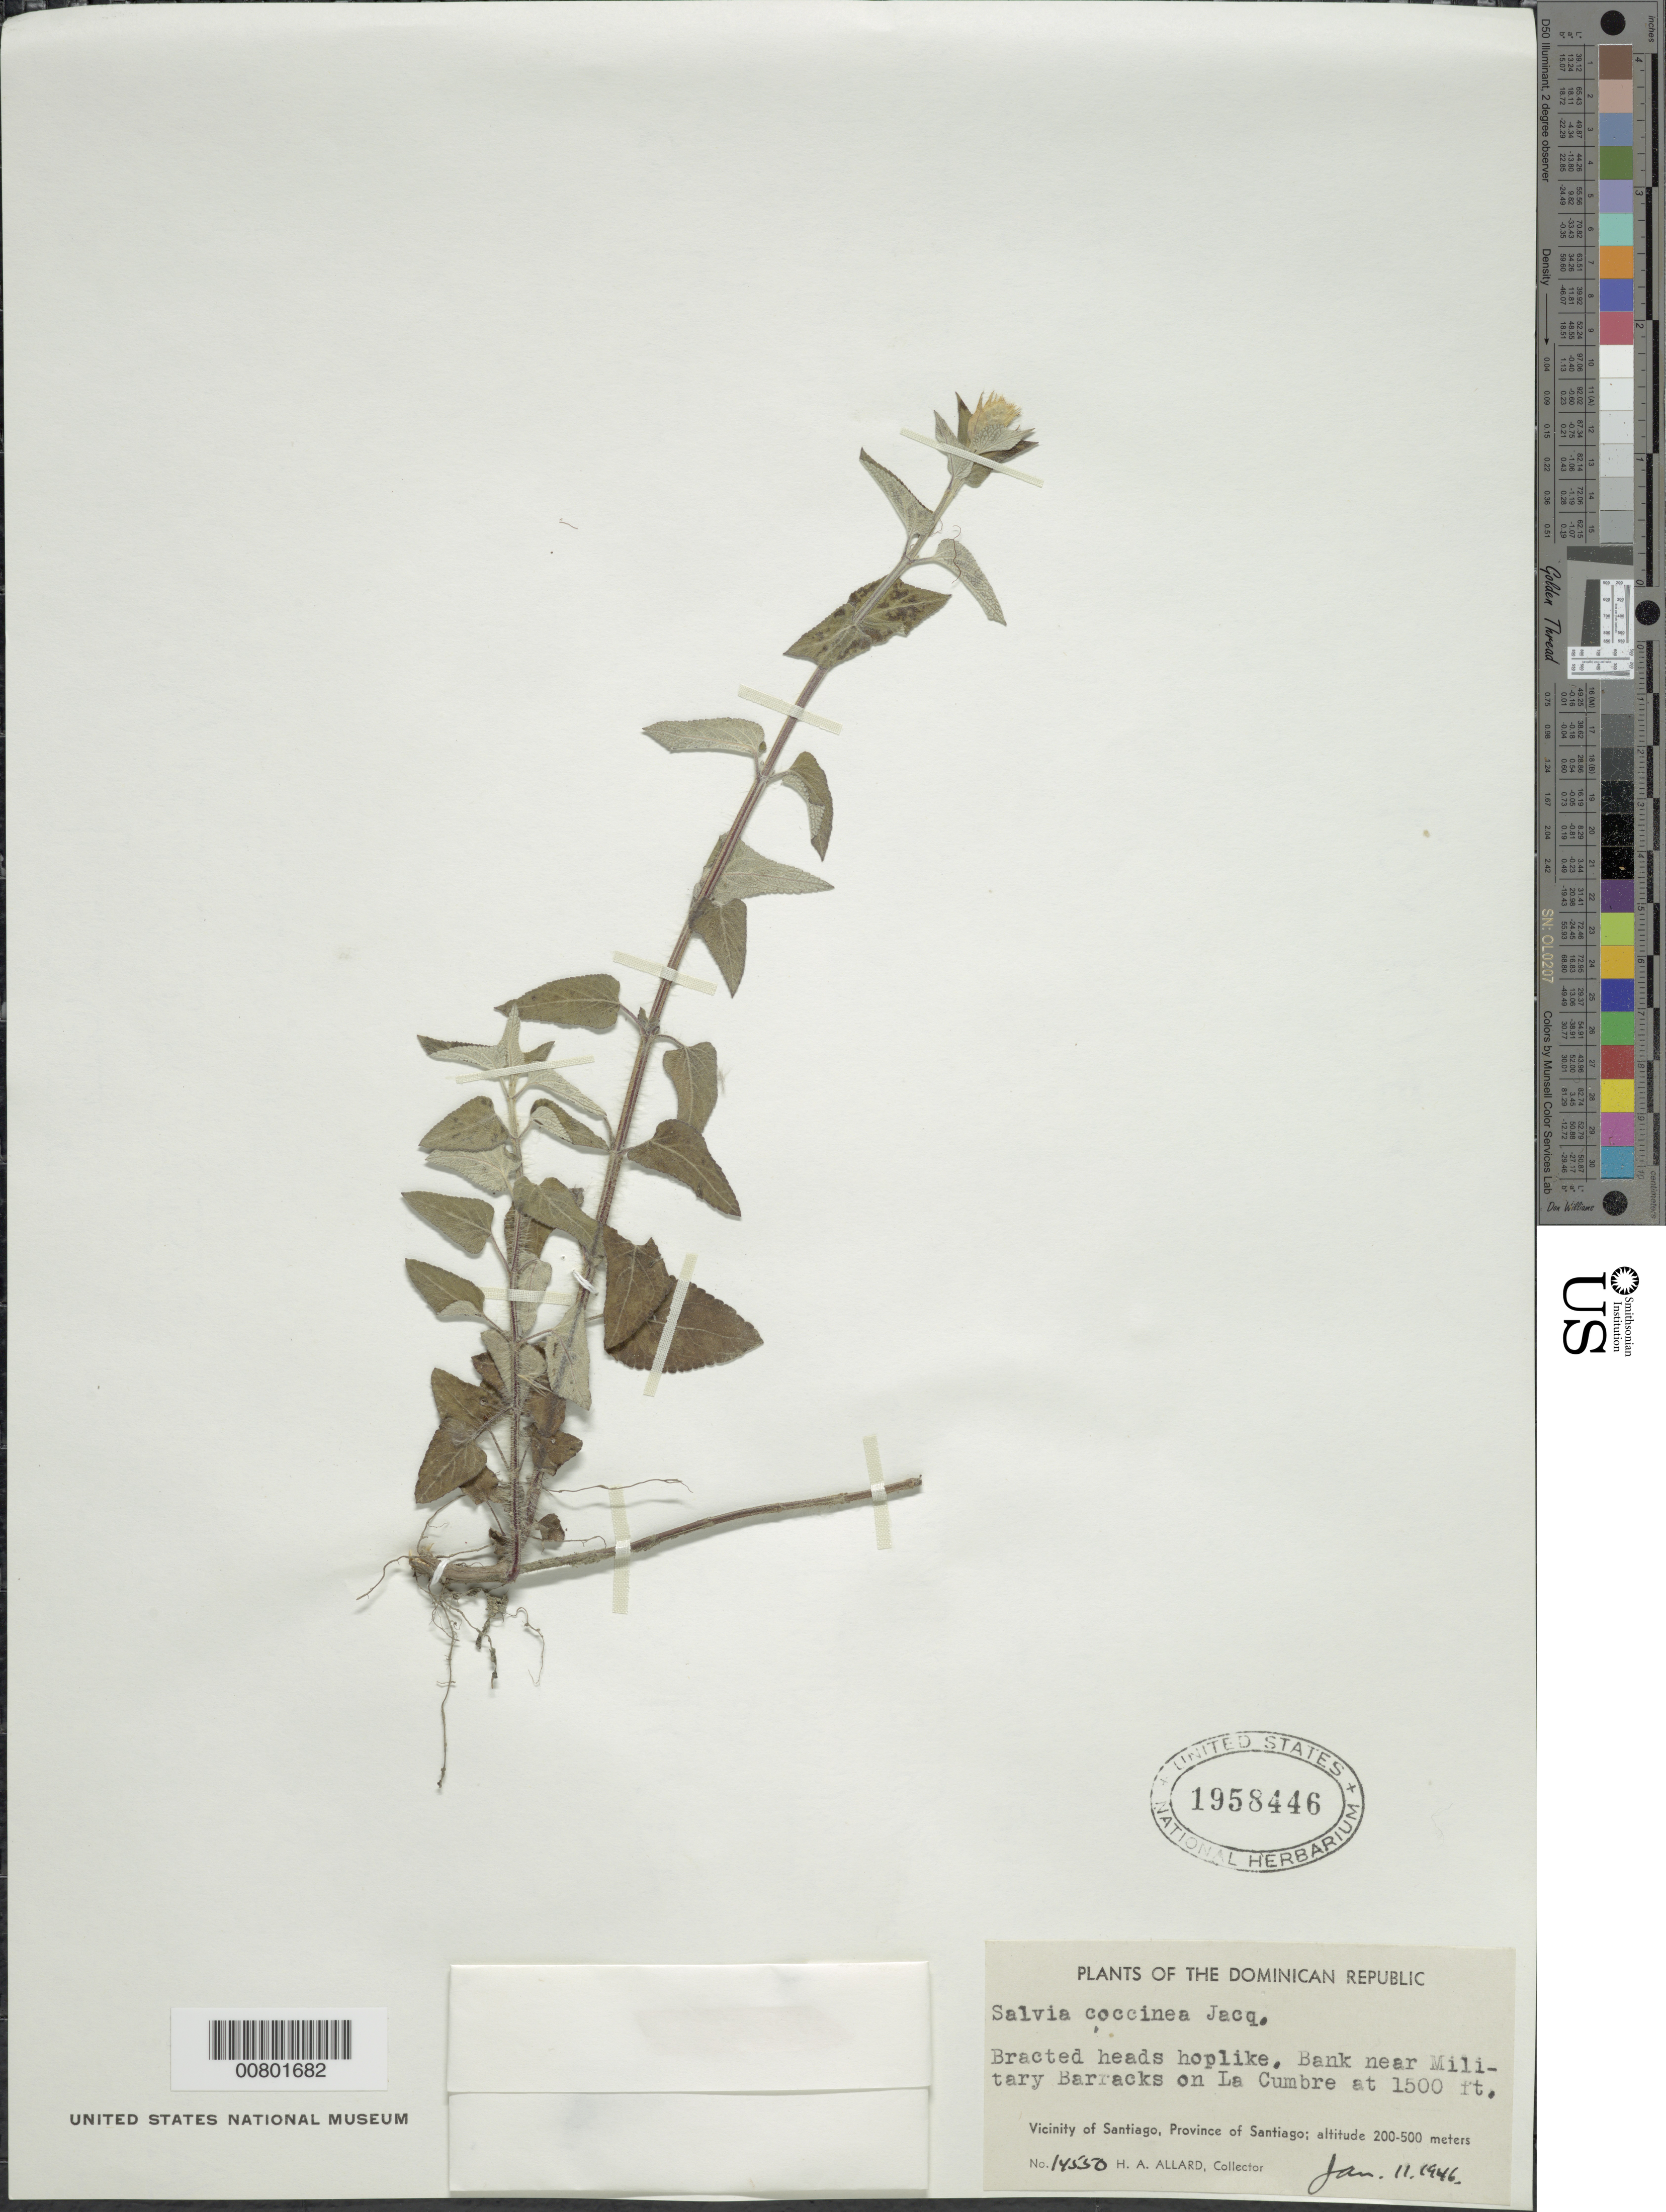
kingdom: Plantae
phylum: Tracheophyta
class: Magnoliopsida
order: Lamiales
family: Lamiaceae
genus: Salvia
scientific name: Salvia coccinea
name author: Buc'hoz ex Etl.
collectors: H. A. Allard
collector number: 14550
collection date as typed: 11 946 1946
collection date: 1946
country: Dominican Republic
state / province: Santiago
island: Hispaniola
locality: Vicinity of Santiago, near Military Barracks on La Cumbre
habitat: Bank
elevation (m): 457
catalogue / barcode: US 1958446